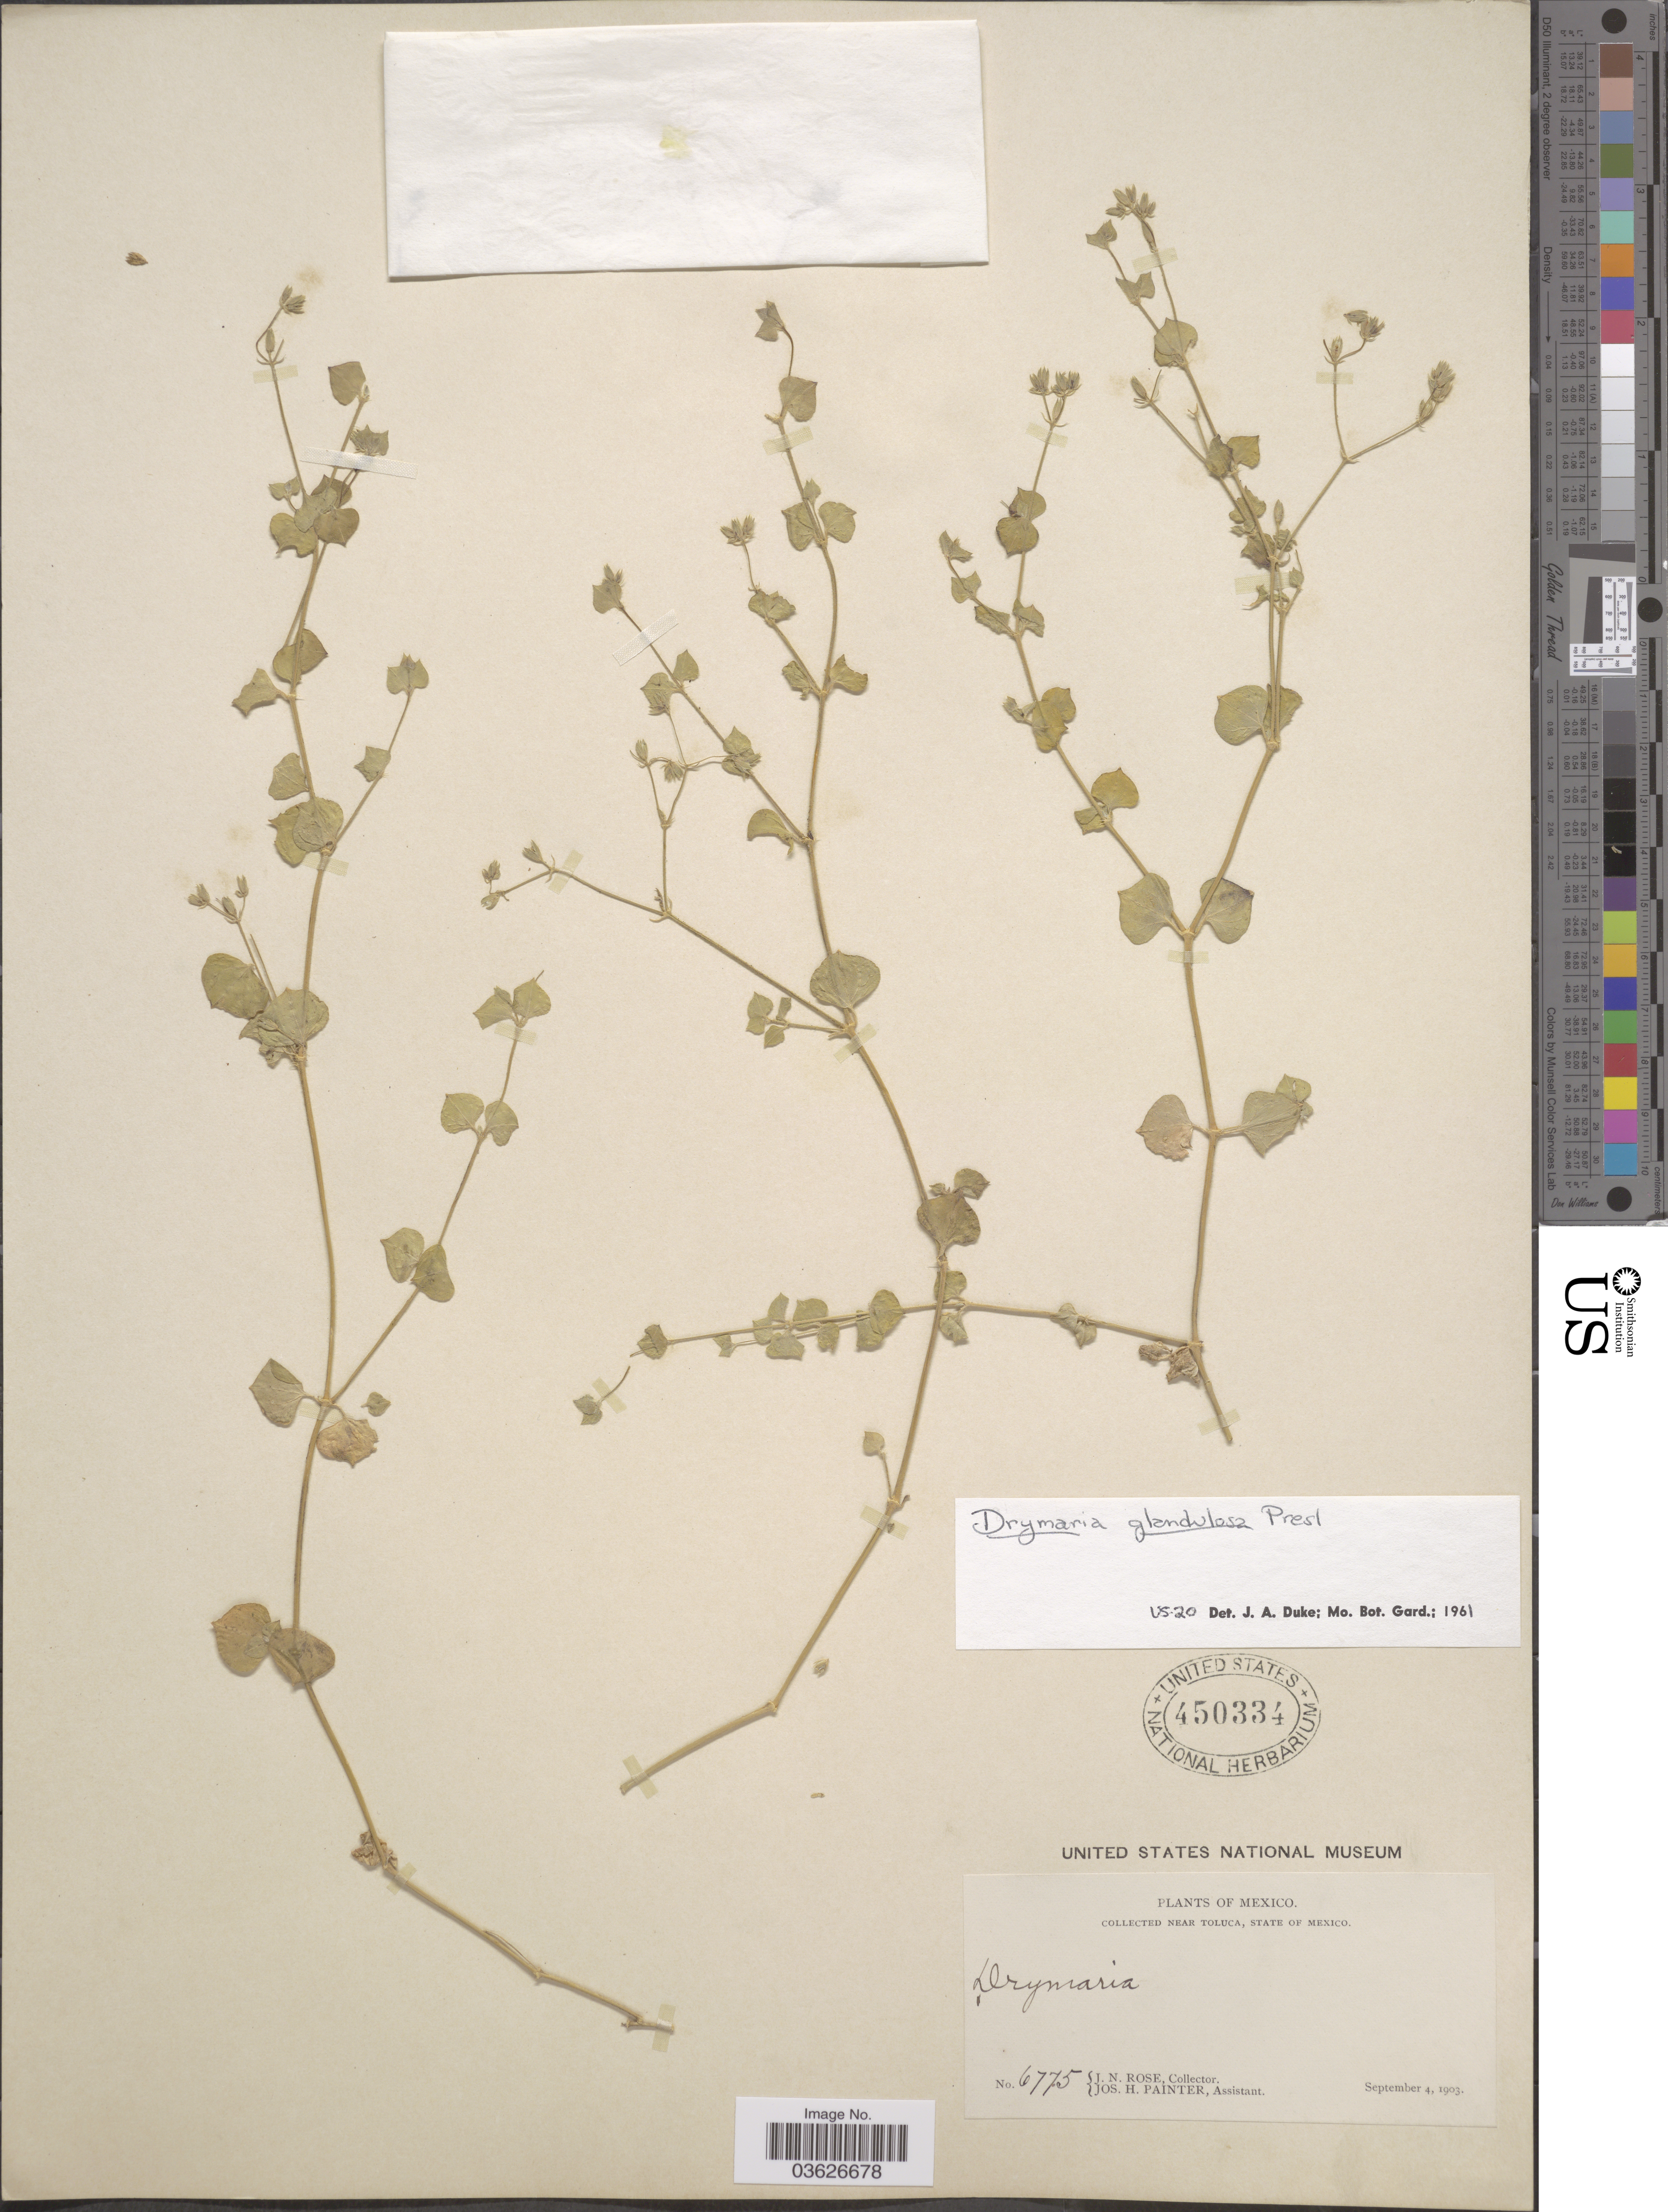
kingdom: Plantae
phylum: Tracheophyta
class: Magnoliopsida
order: Caryophyllales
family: Caryophyllaceae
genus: Drymaria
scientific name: Drymaria glandulosa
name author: Bartl.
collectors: J. N. Rose & J. H. Painter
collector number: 6775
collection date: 1903-09-04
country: Mexico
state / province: México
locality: Near Toluca.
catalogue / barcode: US 450334